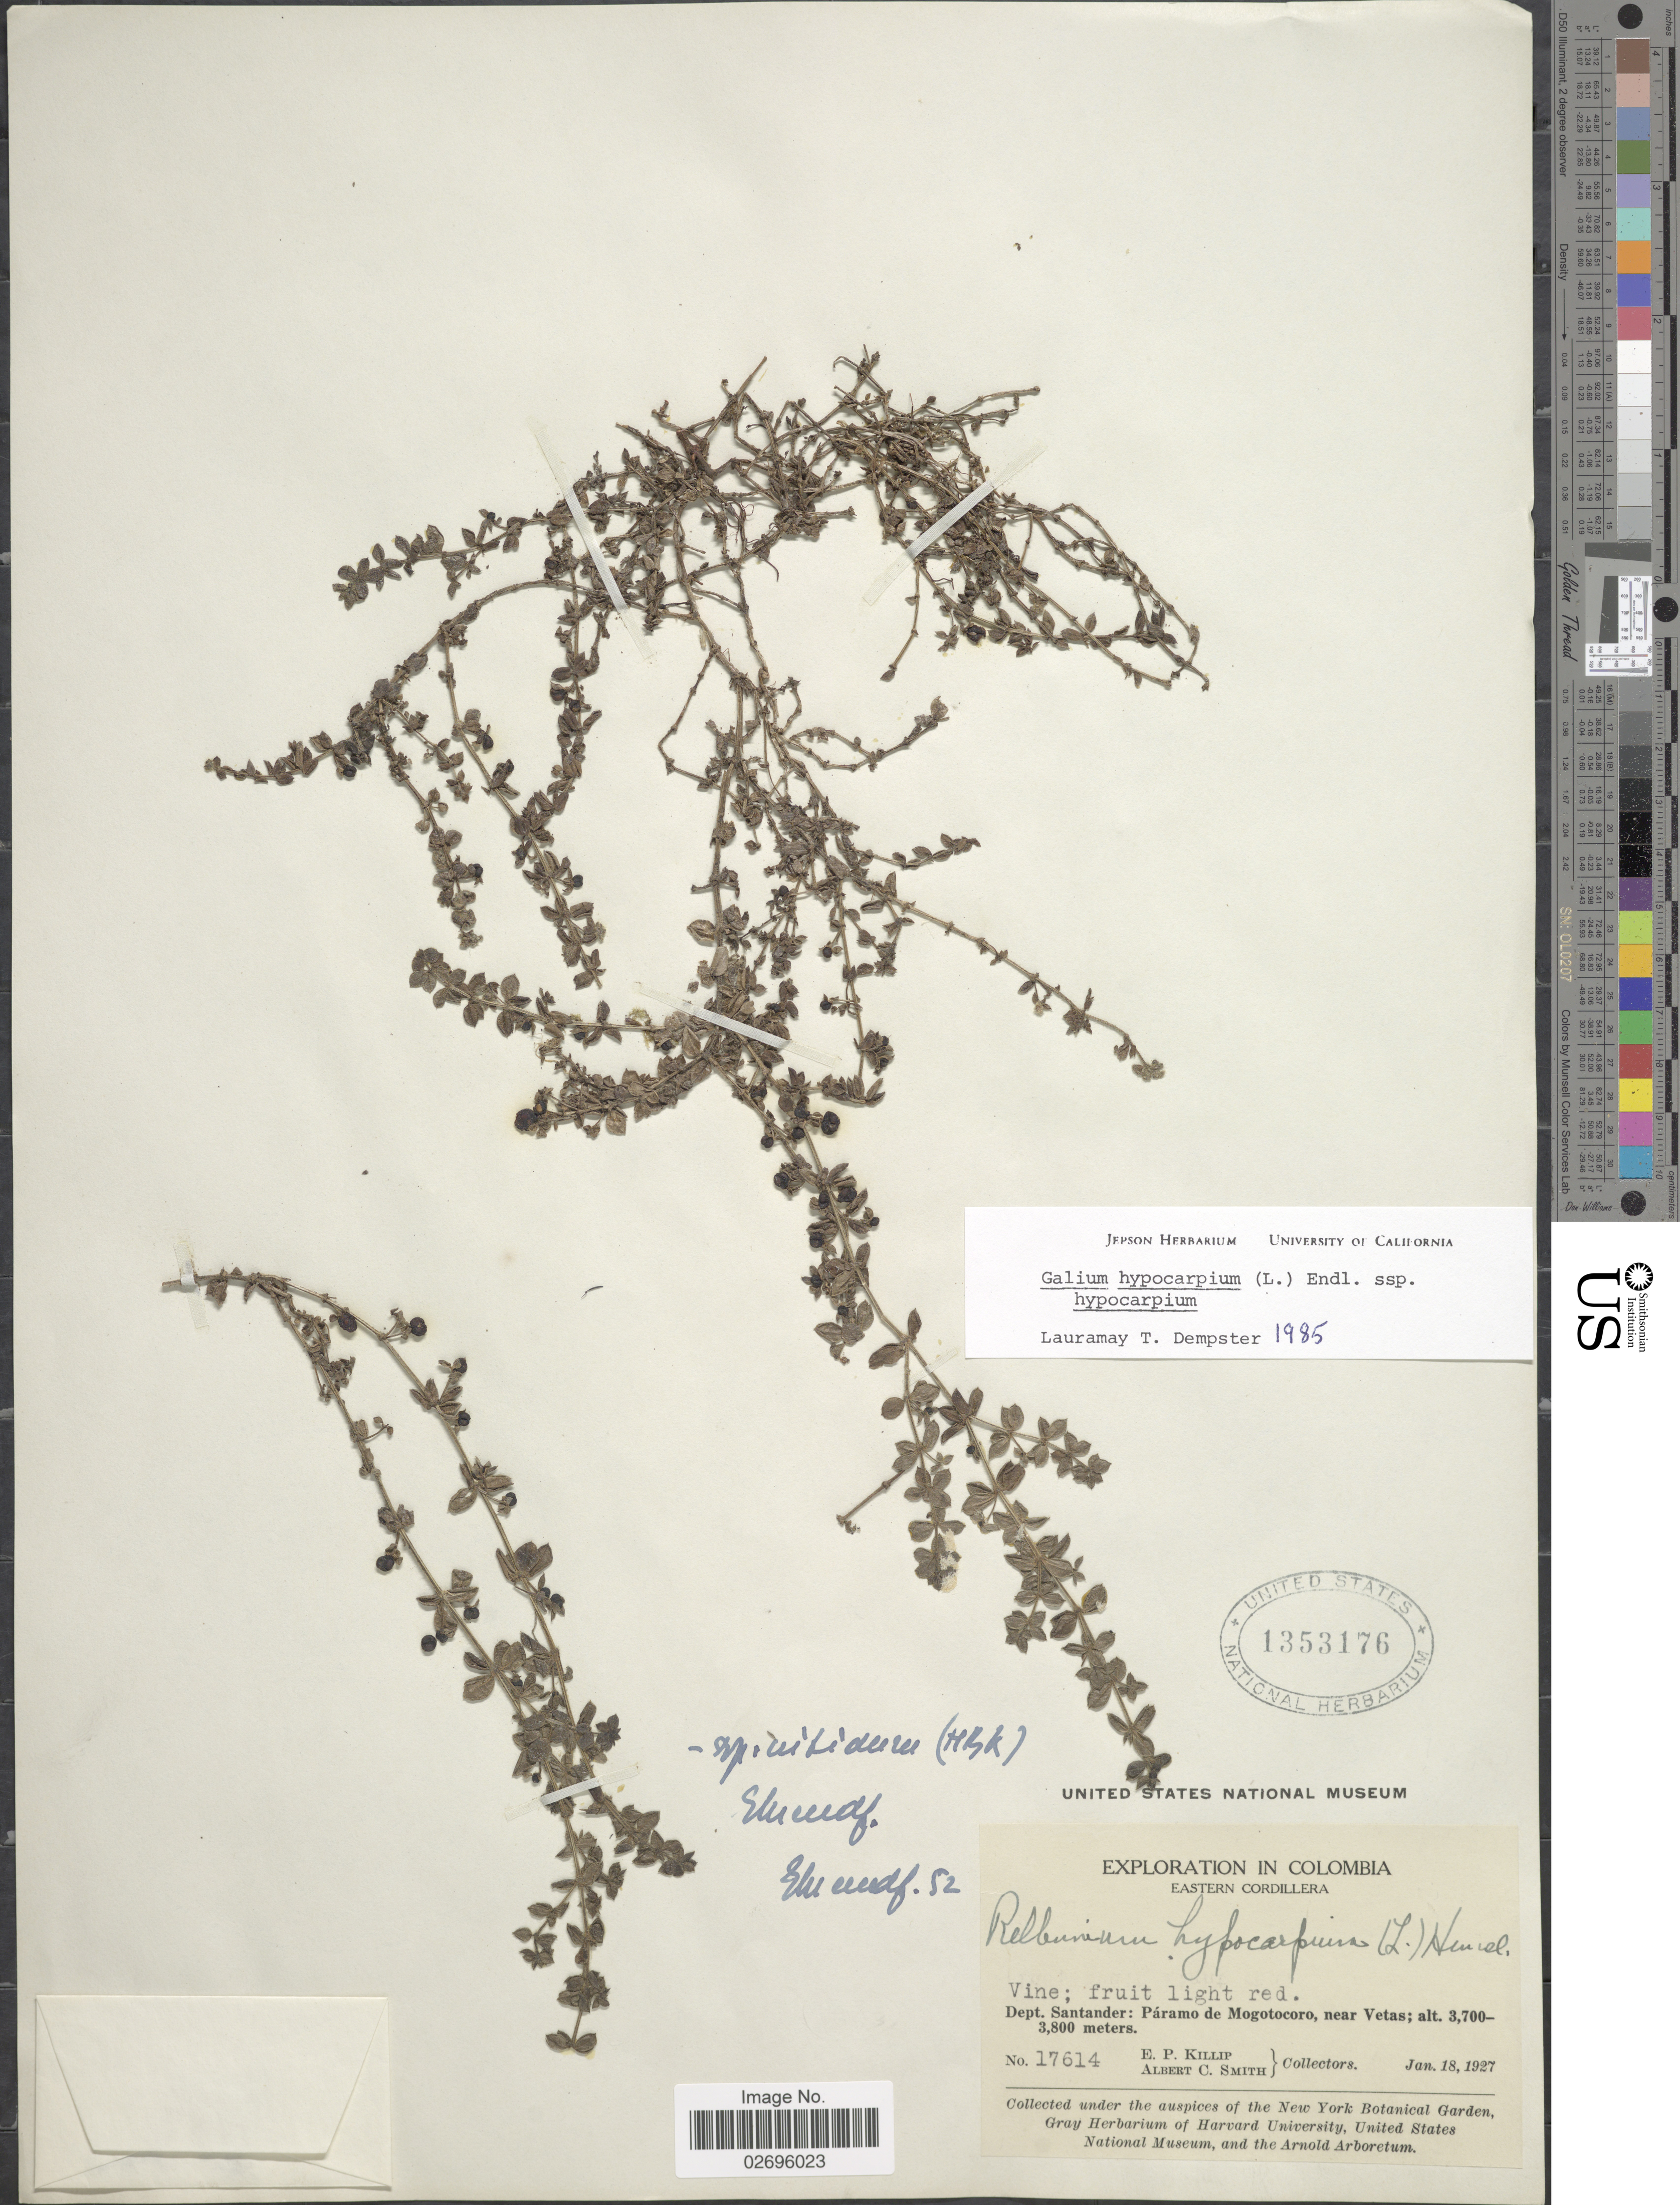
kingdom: Plantae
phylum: Tracheophyta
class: Magnoliopsida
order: Gentianales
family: Rubiaceae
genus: Galium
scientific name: Galium hypocarpium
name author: (L.) Endl. ex Griseb.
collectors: E. P. Killip & A. C. Smith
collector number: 17614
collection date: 1927-01-18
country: Colombia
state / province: Santander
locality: Eastern Cordillera, Dept. Santander: Páramo de Mogotocoro, near Vetas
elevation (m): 3750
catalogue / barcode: US 1353176